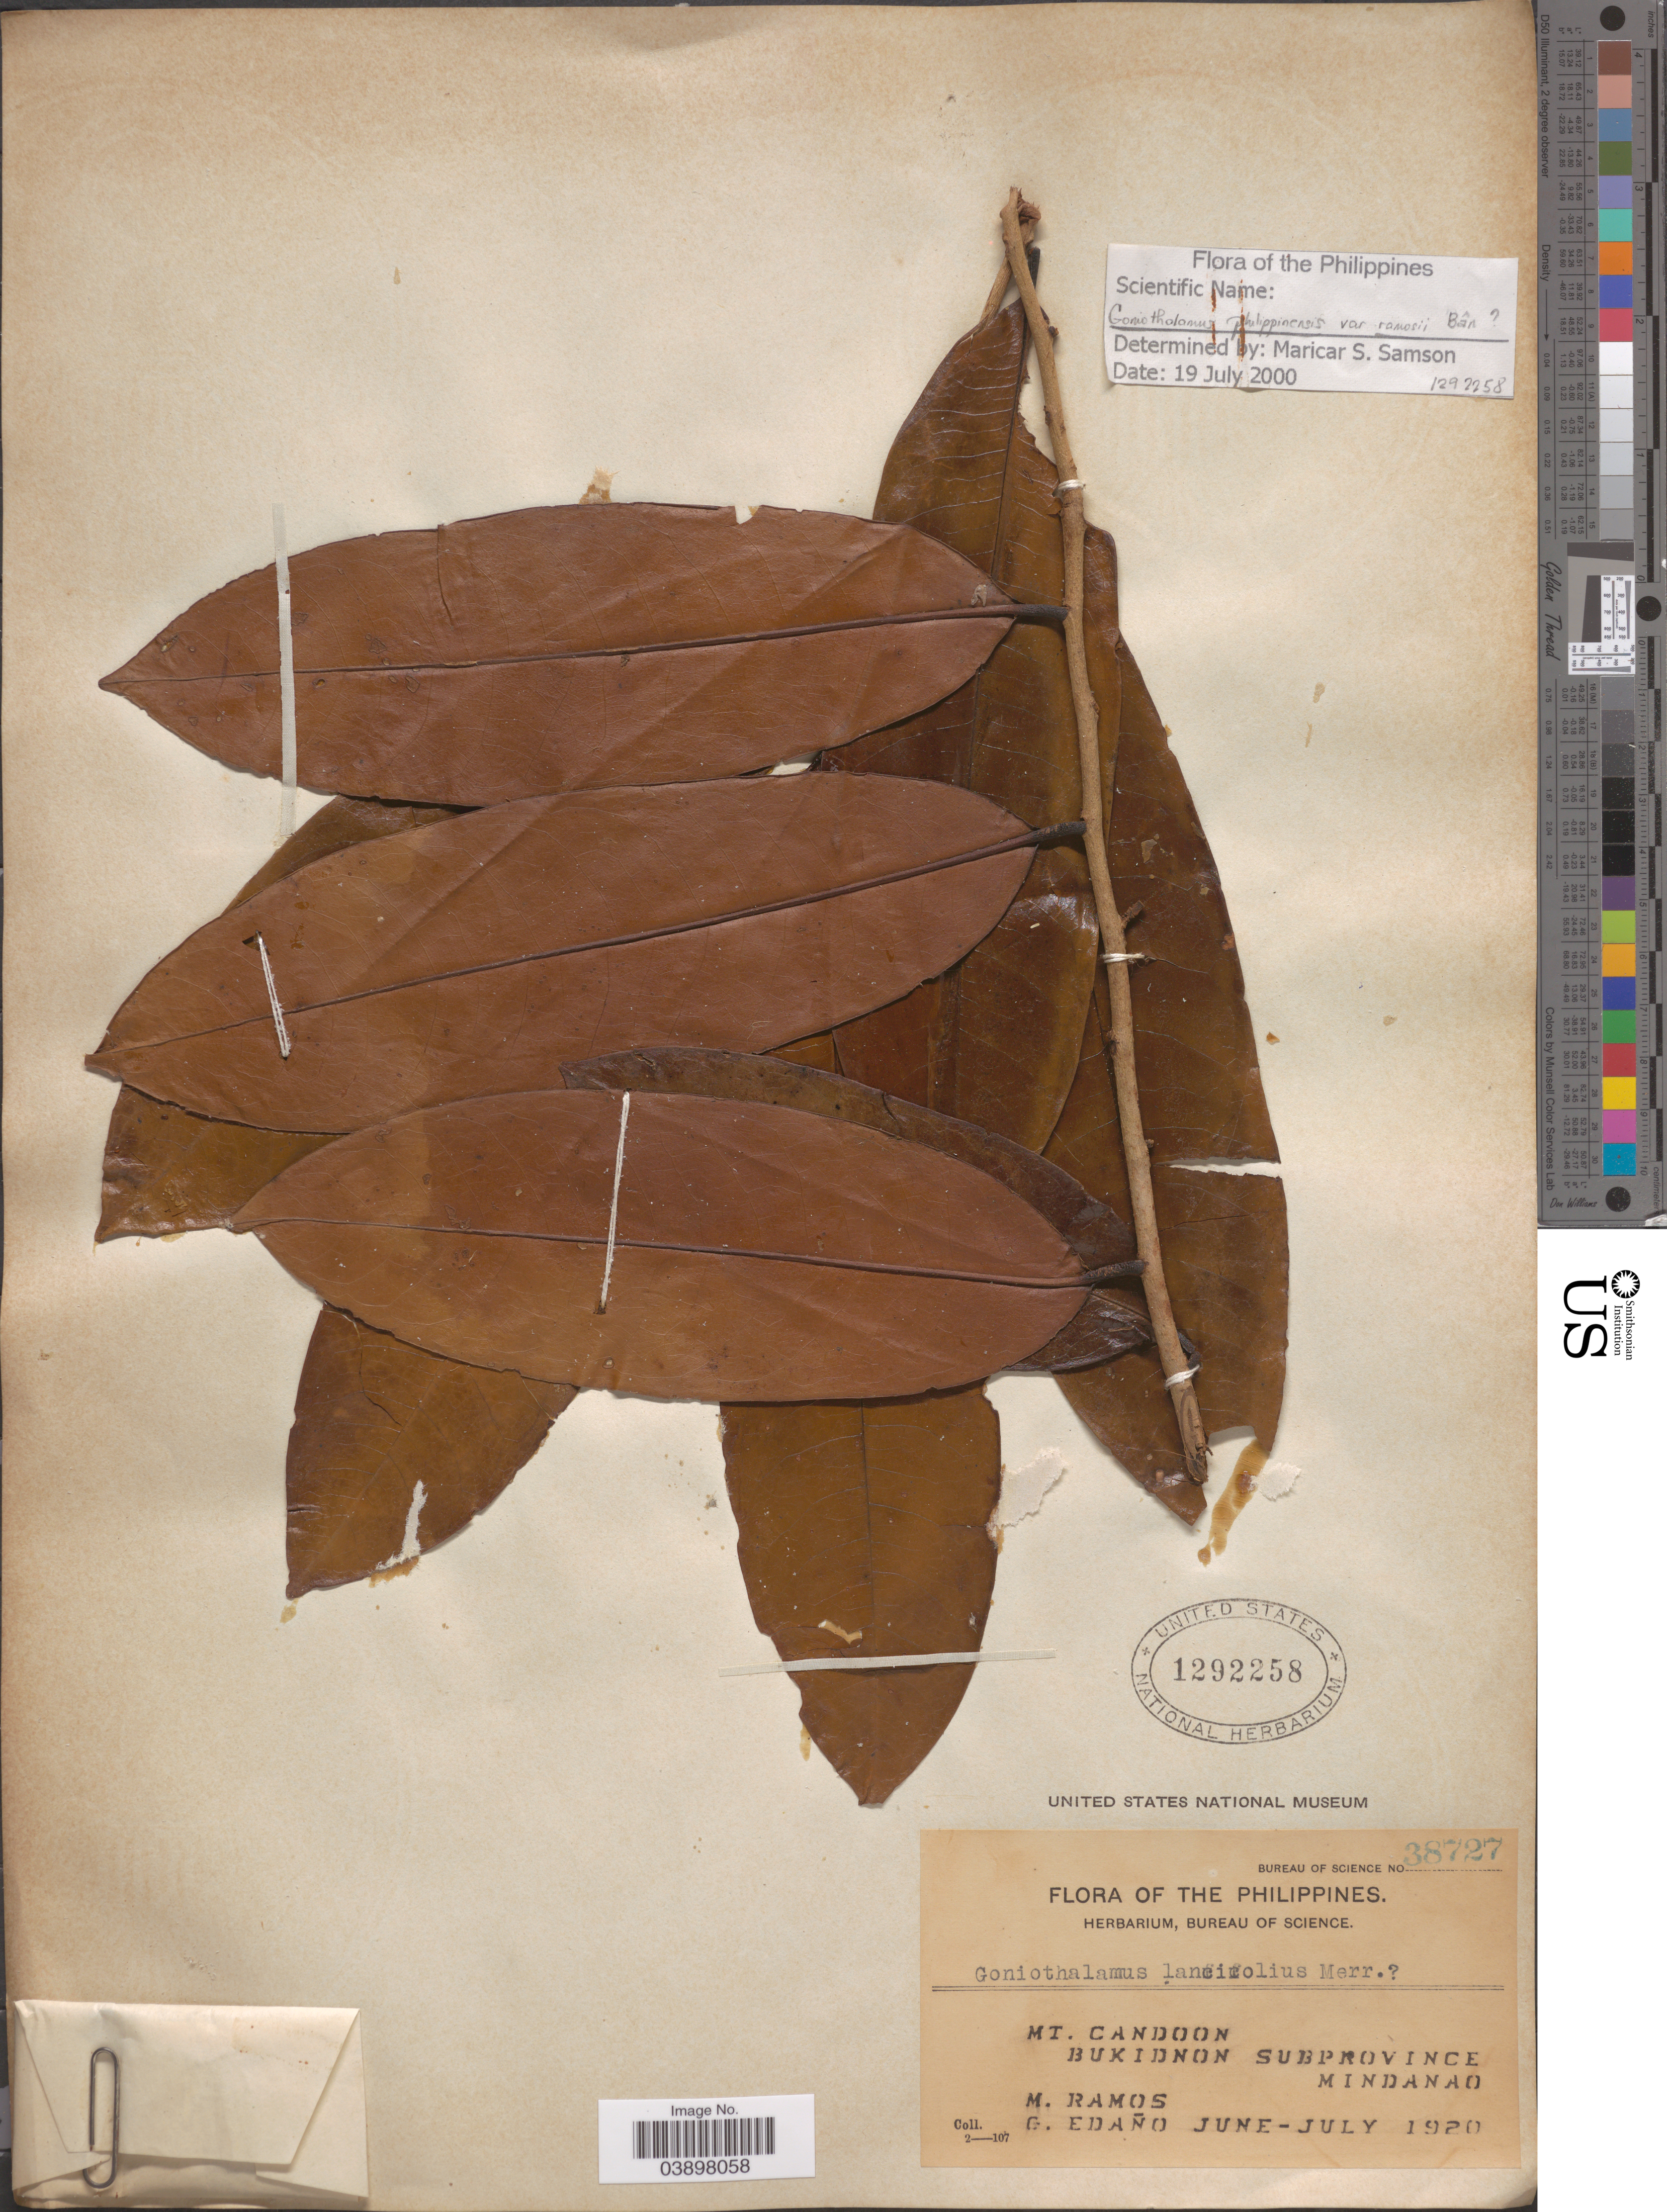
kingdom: Plantae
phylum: Tracheophyta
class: Magnoliopsida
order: Magnoliales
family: Annonaceae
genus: Goniothalamus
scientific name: Goniothalamus philippinensis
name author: Merr.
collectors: M. Ramos & G. Edaño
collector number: Bureau of Science 38727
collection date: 1920-06/1920-07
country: Philippines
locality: Mt. Candoon. Bukidnon Subprovince. Mindanao.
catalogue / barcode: US 1292258